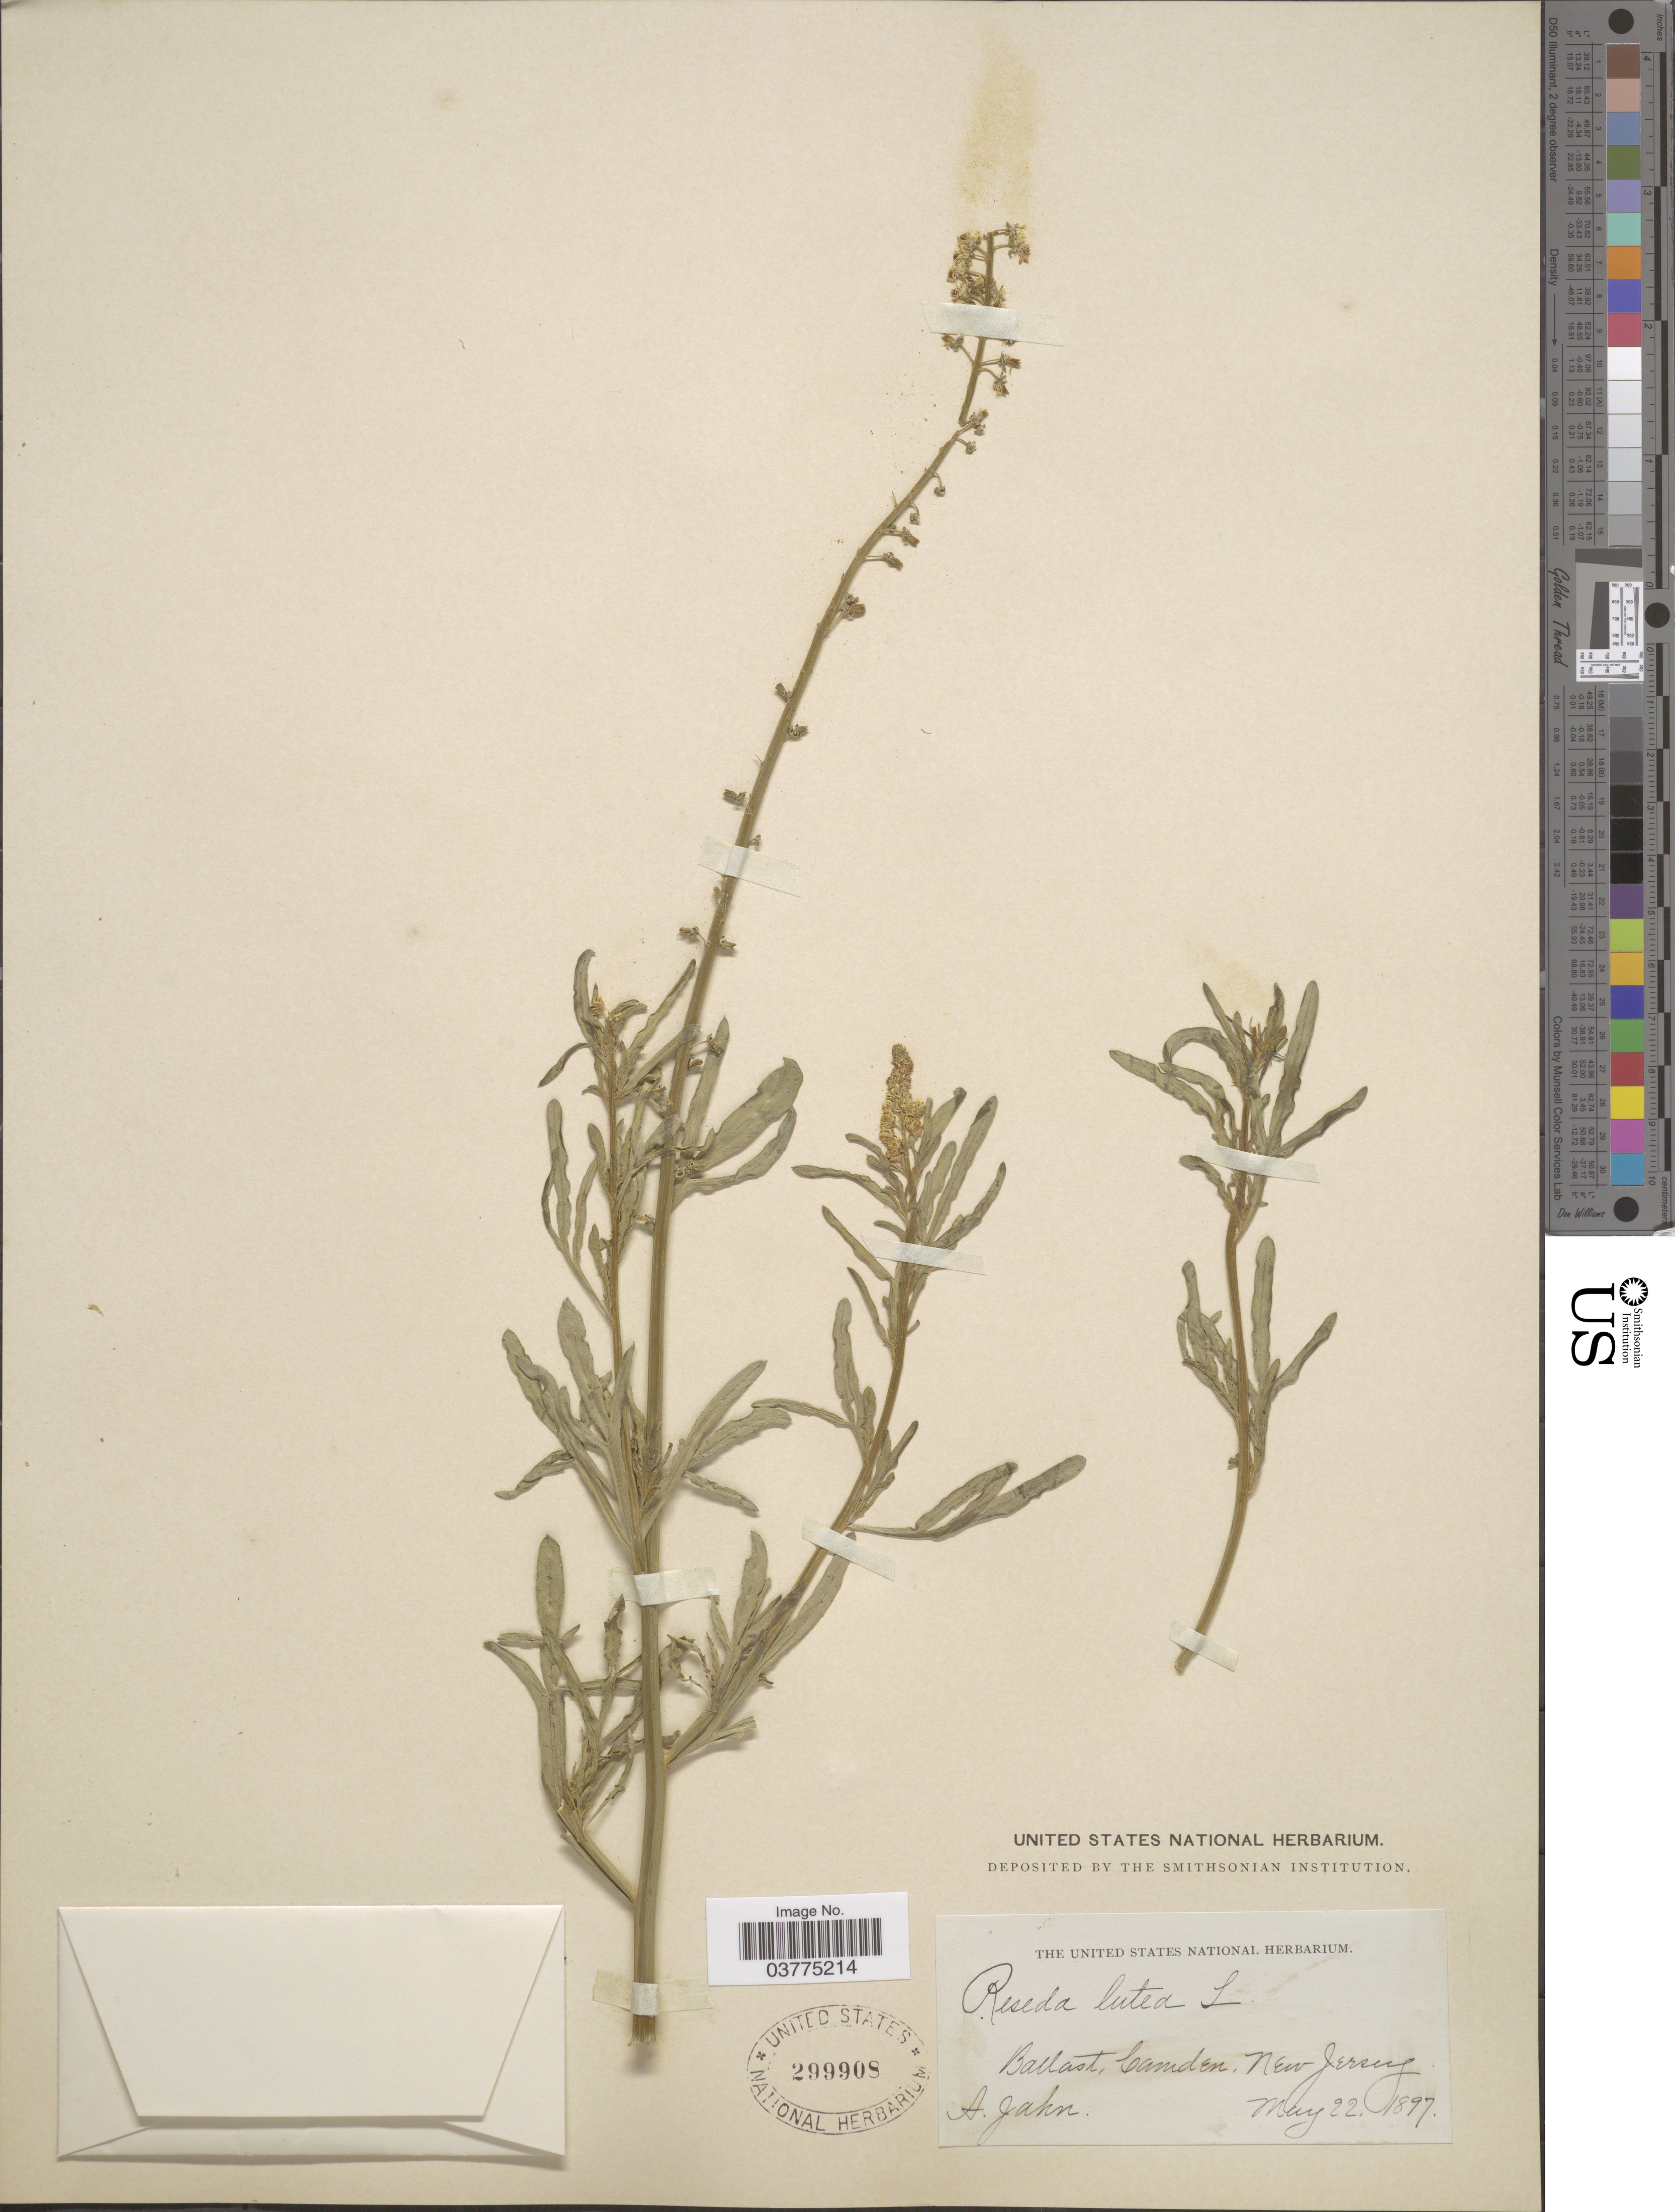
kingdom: Plantae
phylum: Tracheophyta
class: Magnoliopsida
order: Brassicales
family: Resedaceae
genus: Reseda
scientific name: Reseda lutea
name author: L.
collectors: A. Jahn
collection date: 1897-05-22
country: United States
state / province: New Jersey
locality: Ballast, Camden.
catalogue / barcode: US 299908